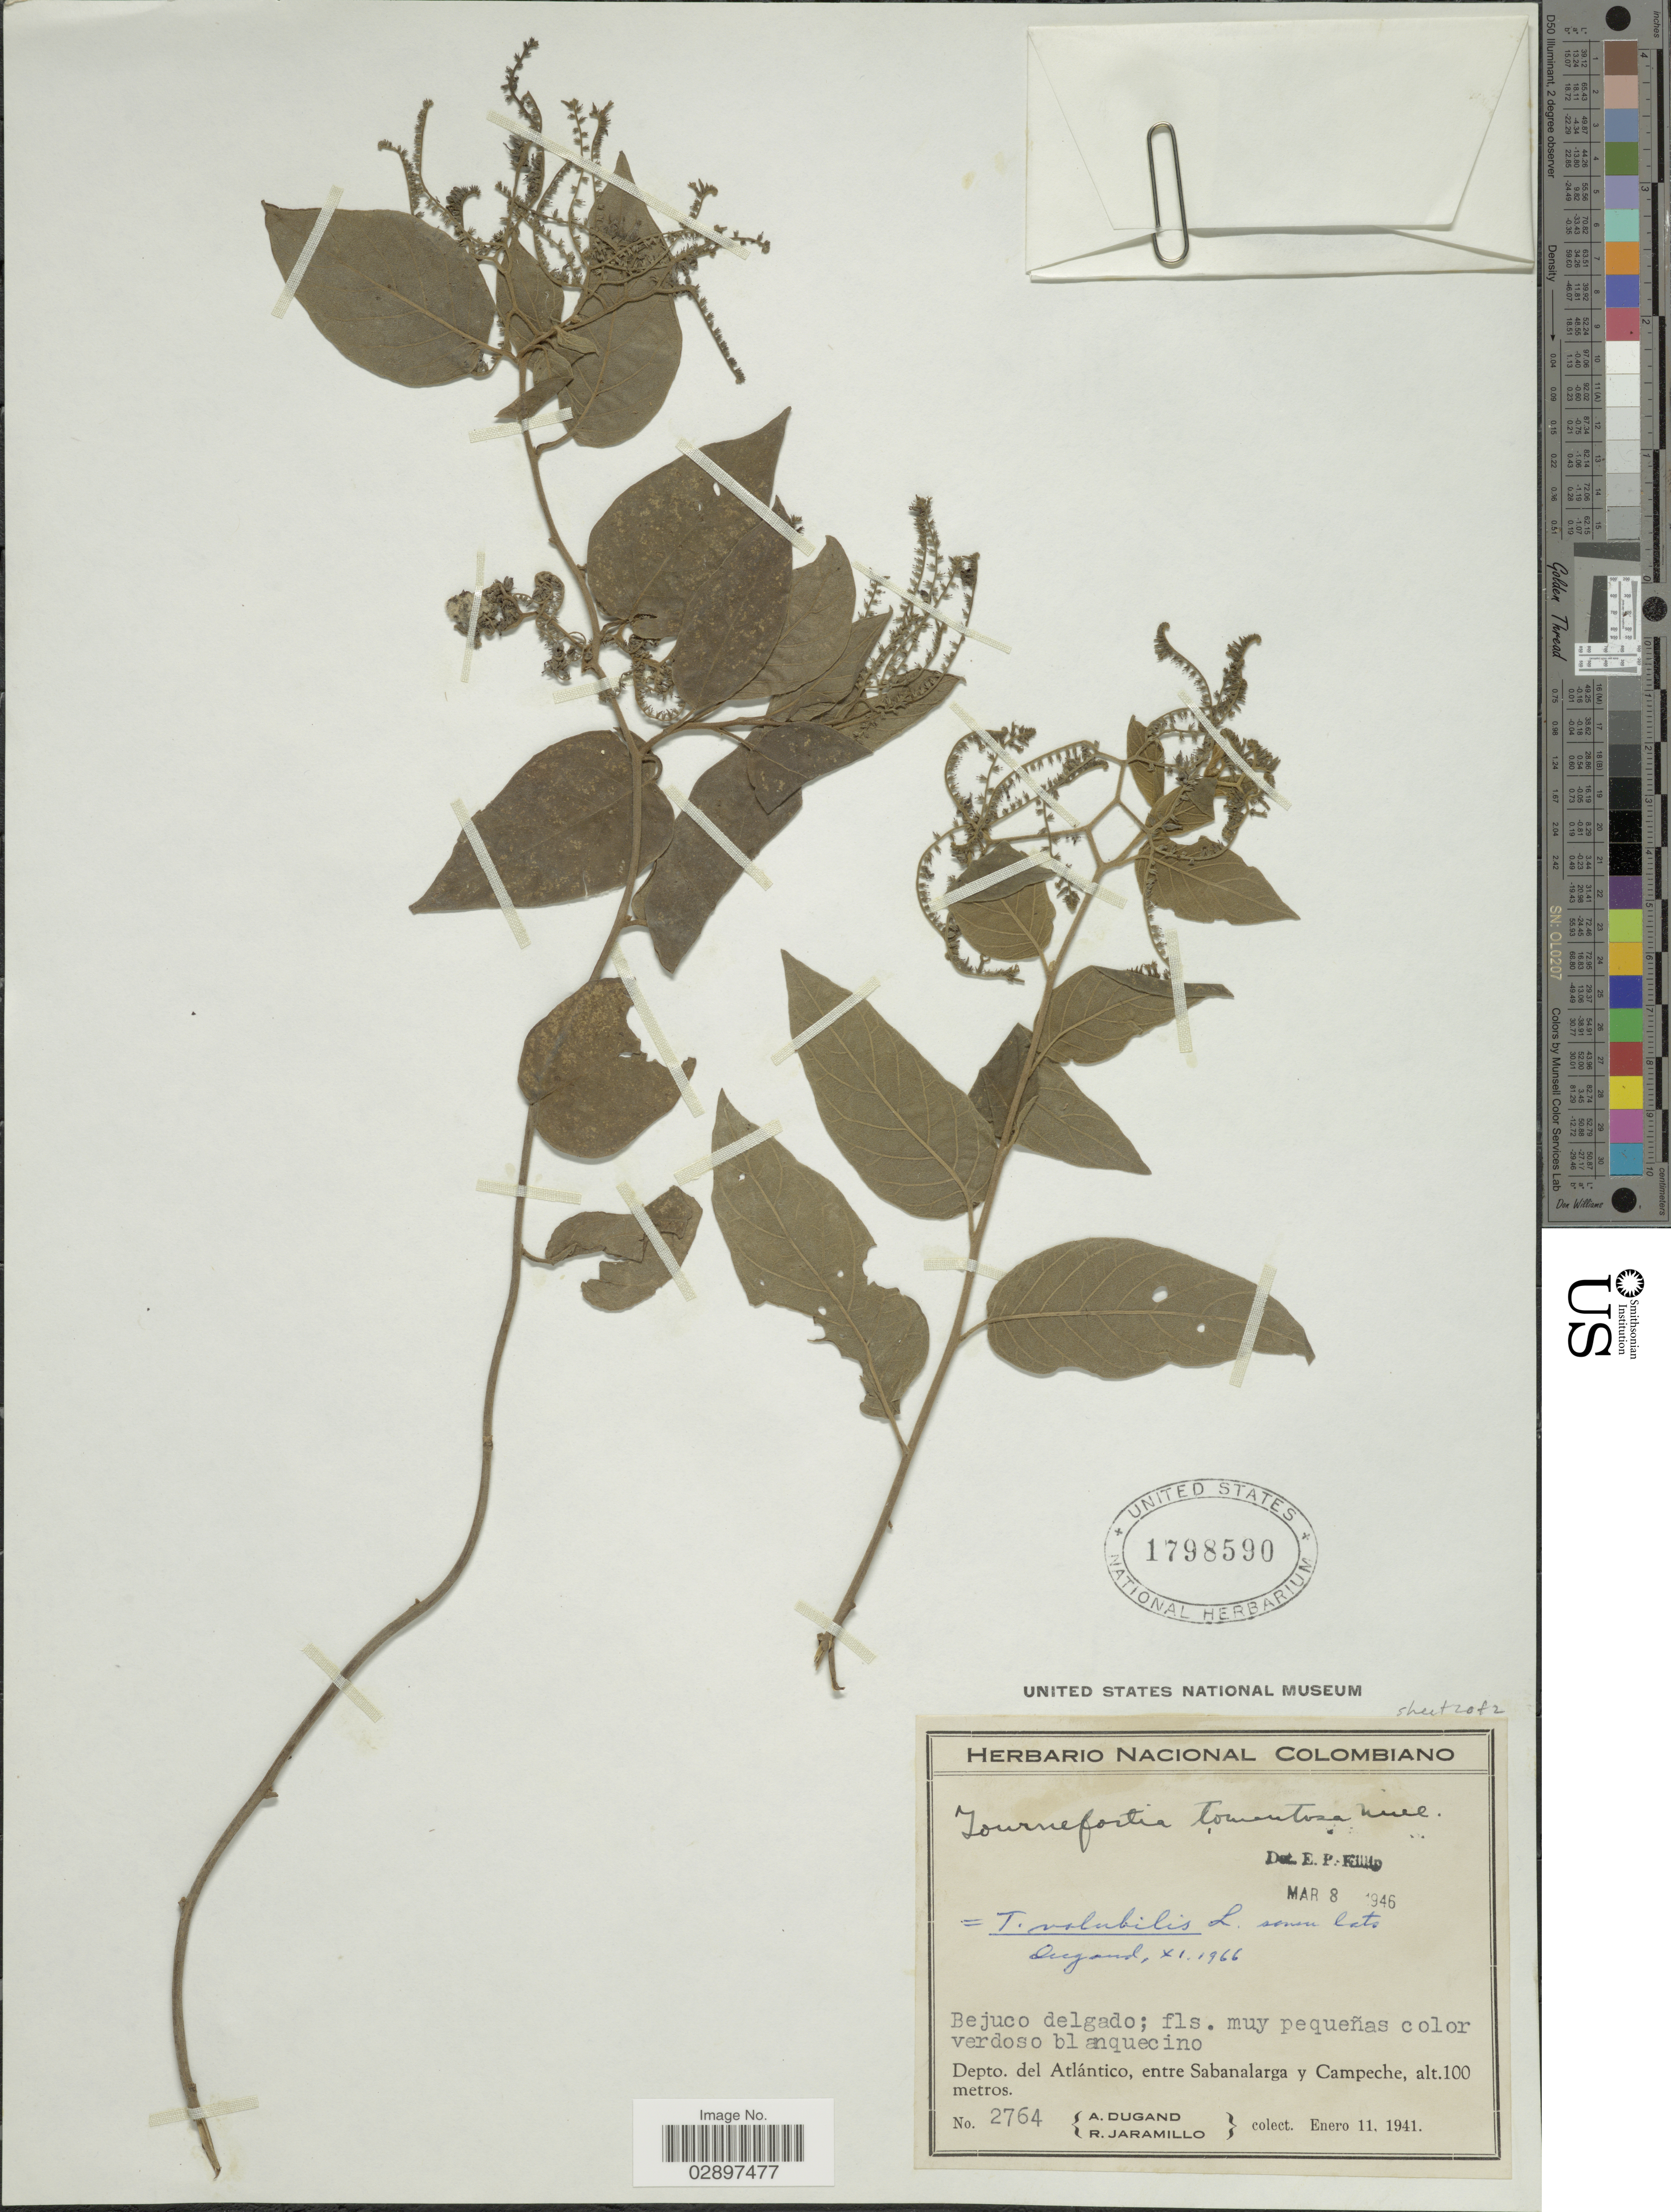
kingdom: Plantae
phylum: Tracheophyta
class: Magnoliopsida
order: Boraginales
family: Heliotropiaceae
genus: Tournefortia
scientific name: Tournefortia tomentosa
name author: Mill.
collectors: A. Dugand & R. Jaramillo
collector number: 2764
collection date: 1941-01-11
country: Colombia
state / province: Atlántico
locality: Depto. del Atlántico, entre Sabanalarga y Campeche.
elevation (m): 100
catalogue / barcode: US 1798590